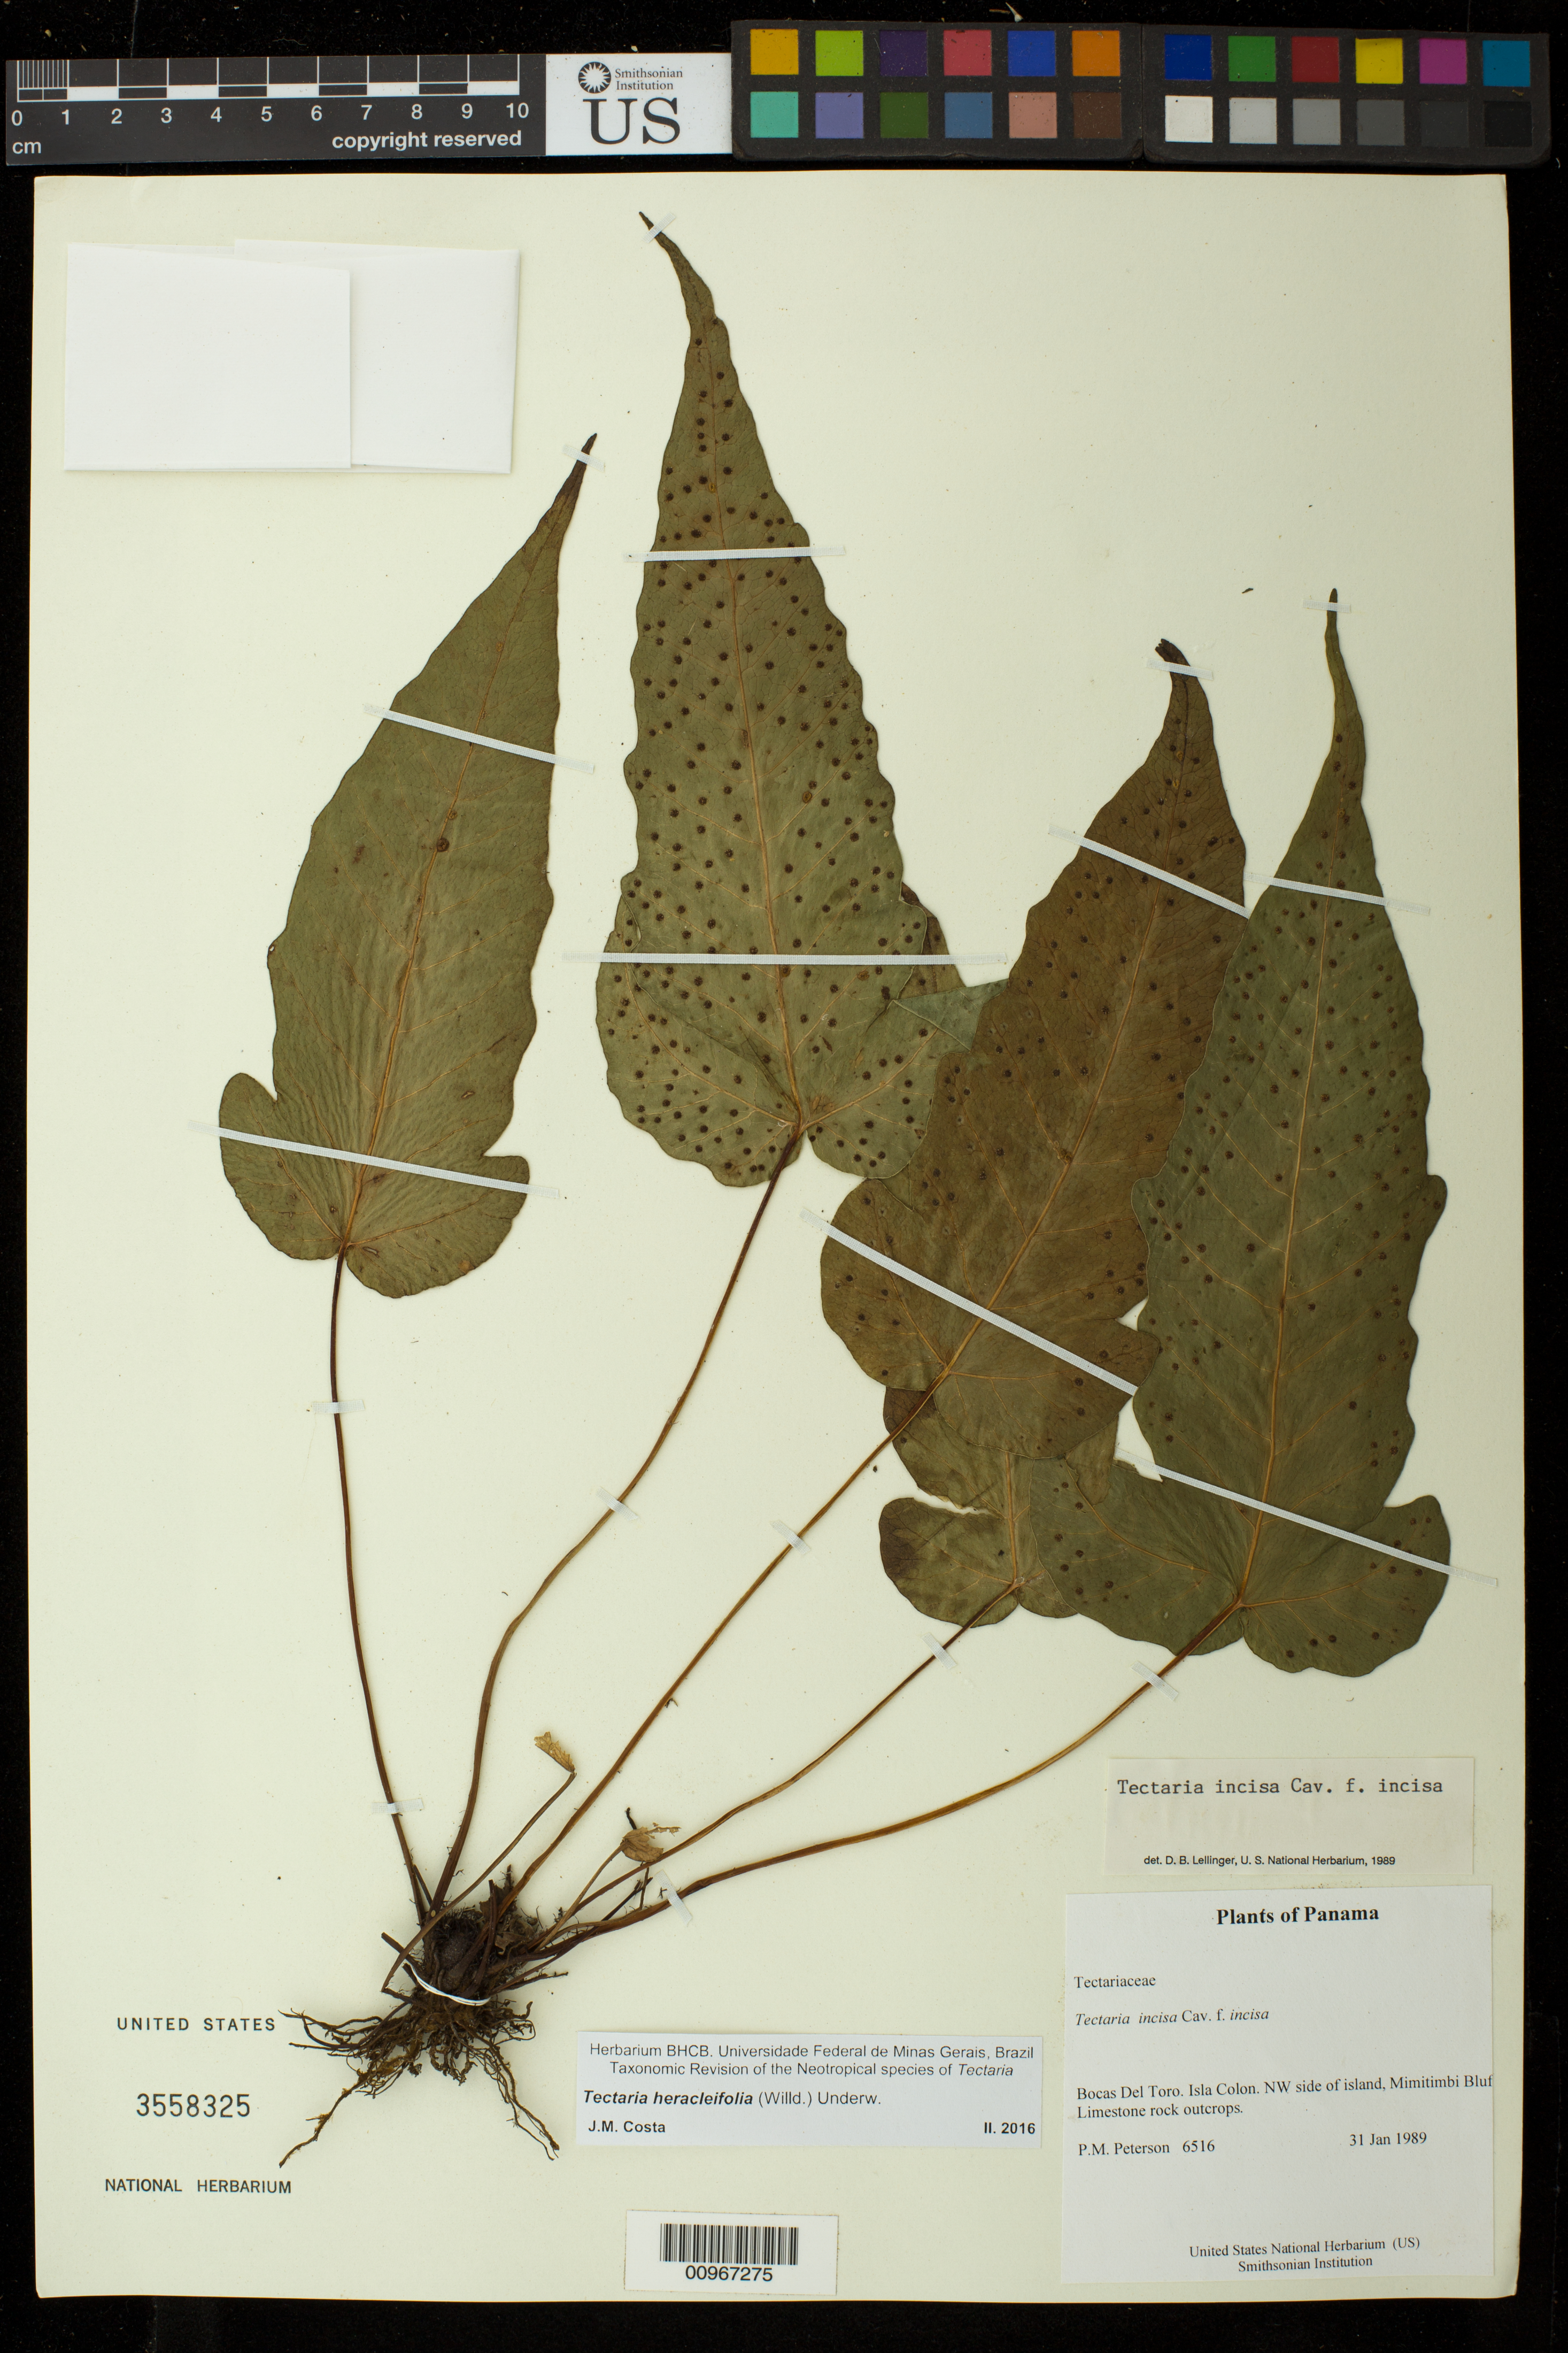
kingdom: Plantae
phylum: Tracheophyta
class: Polypodiopsida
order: Polypodiales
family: Tectariaceae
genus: Tectaria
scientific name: Tectaria heracleifolia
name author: (Willd.) Underw.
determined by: Costa, J. M.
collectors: P. M. Peterson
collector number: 6516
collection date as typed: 31 Jan 1989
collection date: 1989-01-31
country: Panama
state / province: Bocas del Toro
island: Colón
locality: NW side of island, Mimitimbi Bluff.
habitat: Limestone rock outcrops.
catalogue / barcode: US 3558325